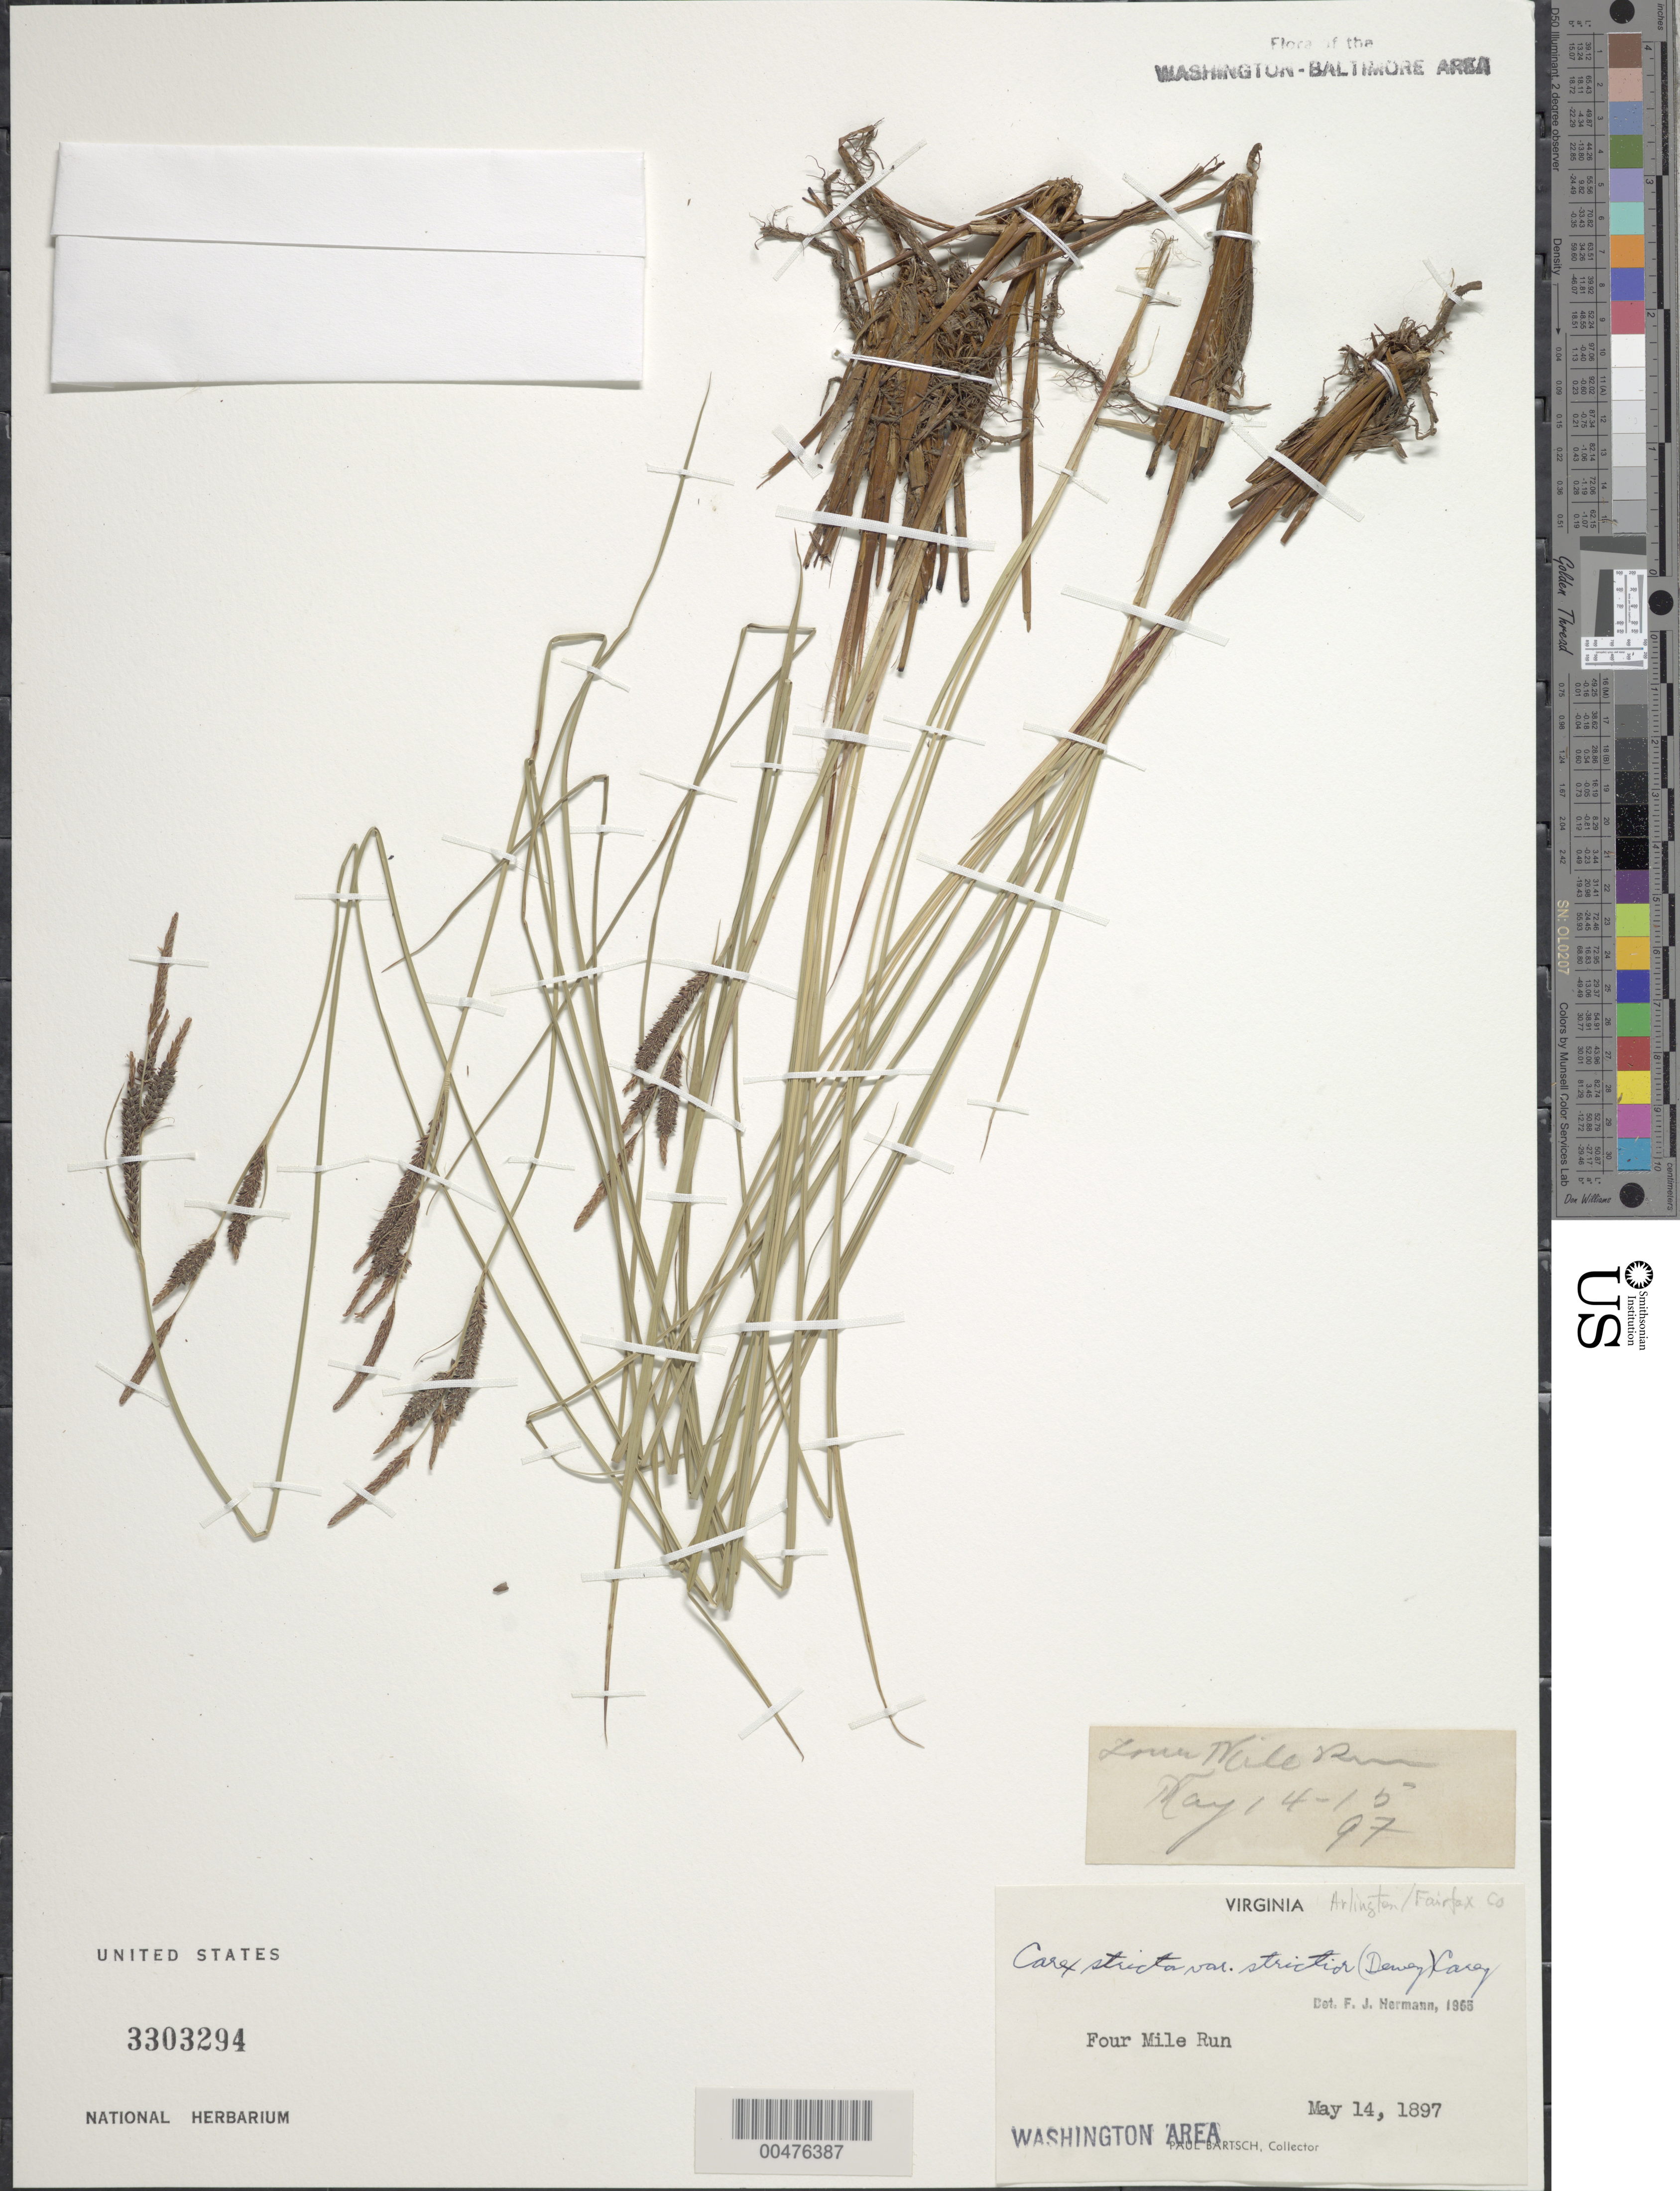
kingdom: Plantae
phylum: Tracheophyta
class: Liliopsida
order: Poales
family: Cyperaceae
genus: Carex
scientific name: Carex stricta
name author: Lam.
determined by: Strong, Mark T., (BOT), Smithsonian Institution - National Museum of Natural History (UNITED STATES)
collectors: P. Bartsch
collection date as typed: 14 May 1897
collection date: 1897-05-14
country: United States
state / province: Virginia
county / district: Arlington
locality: Four Mile Run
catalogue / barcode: US 3303294